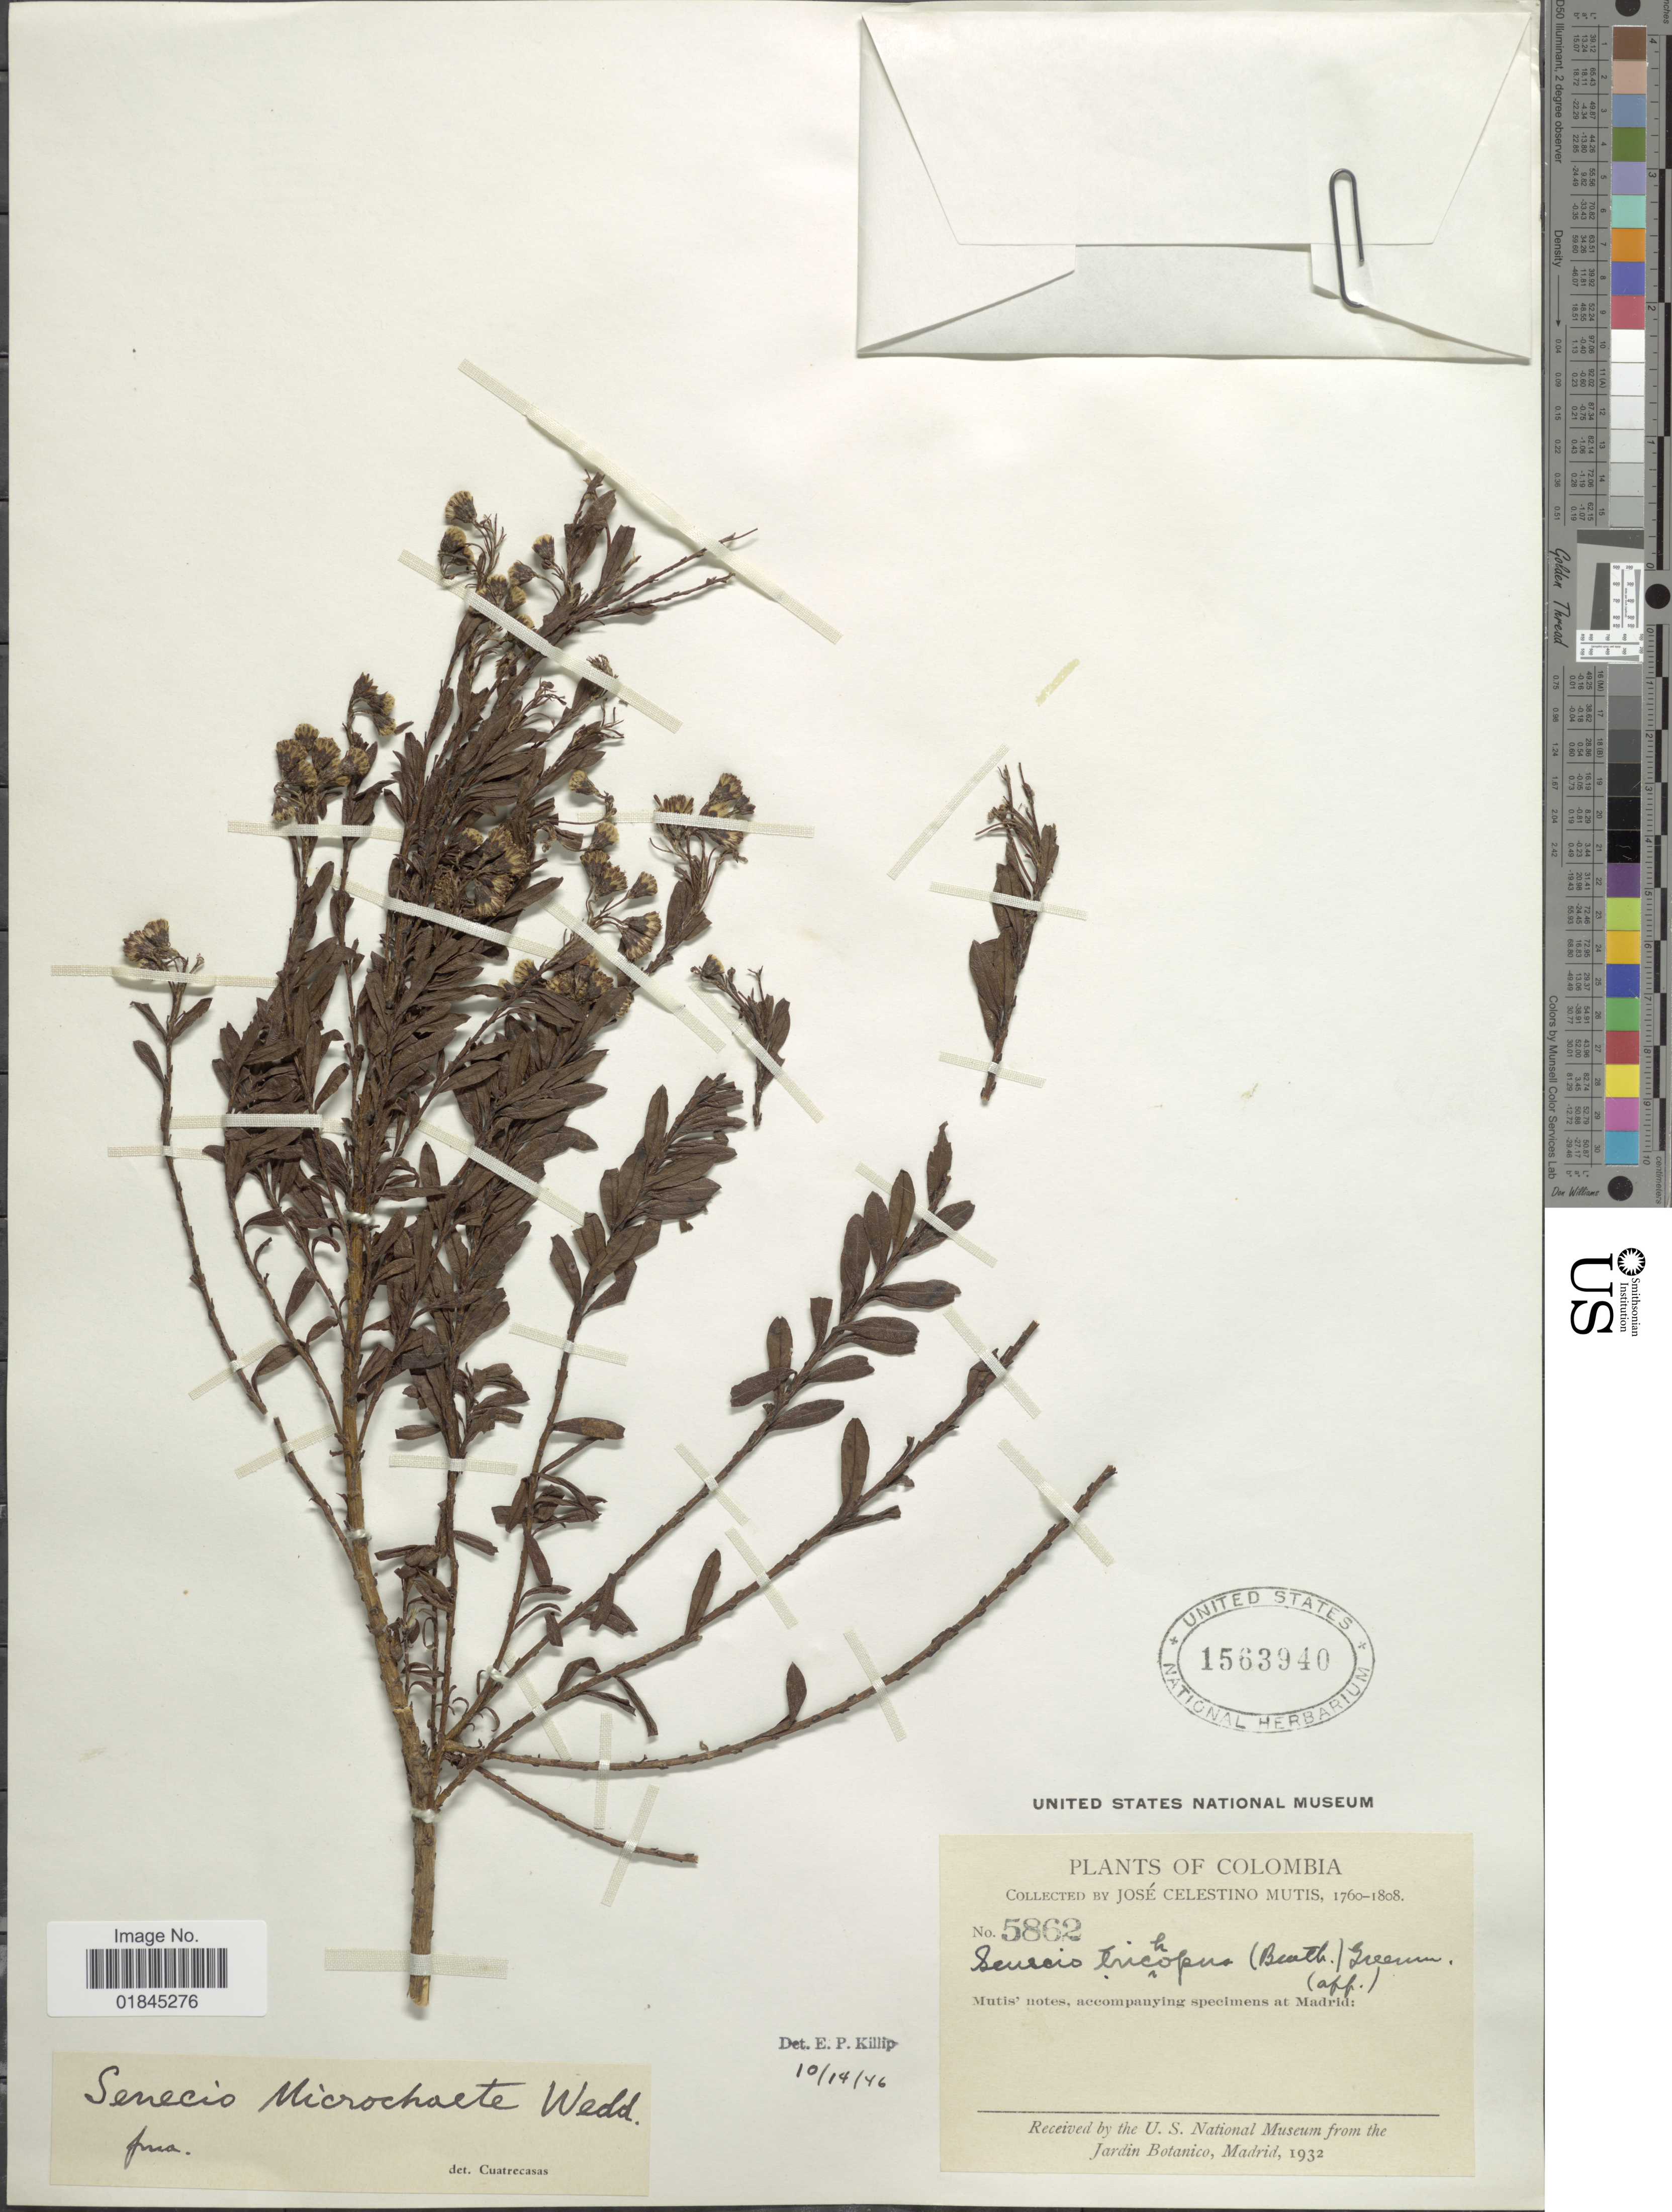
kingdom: Plantae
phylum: Tracheophyta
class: Magnoliopsida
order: Asterales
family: Asteraceae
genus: Pentacalia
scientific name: Pentacalia corymbosa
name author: (Benth.) Cuatrec.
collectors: J. C. B. Mutis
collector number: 5862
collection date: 1760/1808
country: Colombia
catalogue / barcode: US 1563940